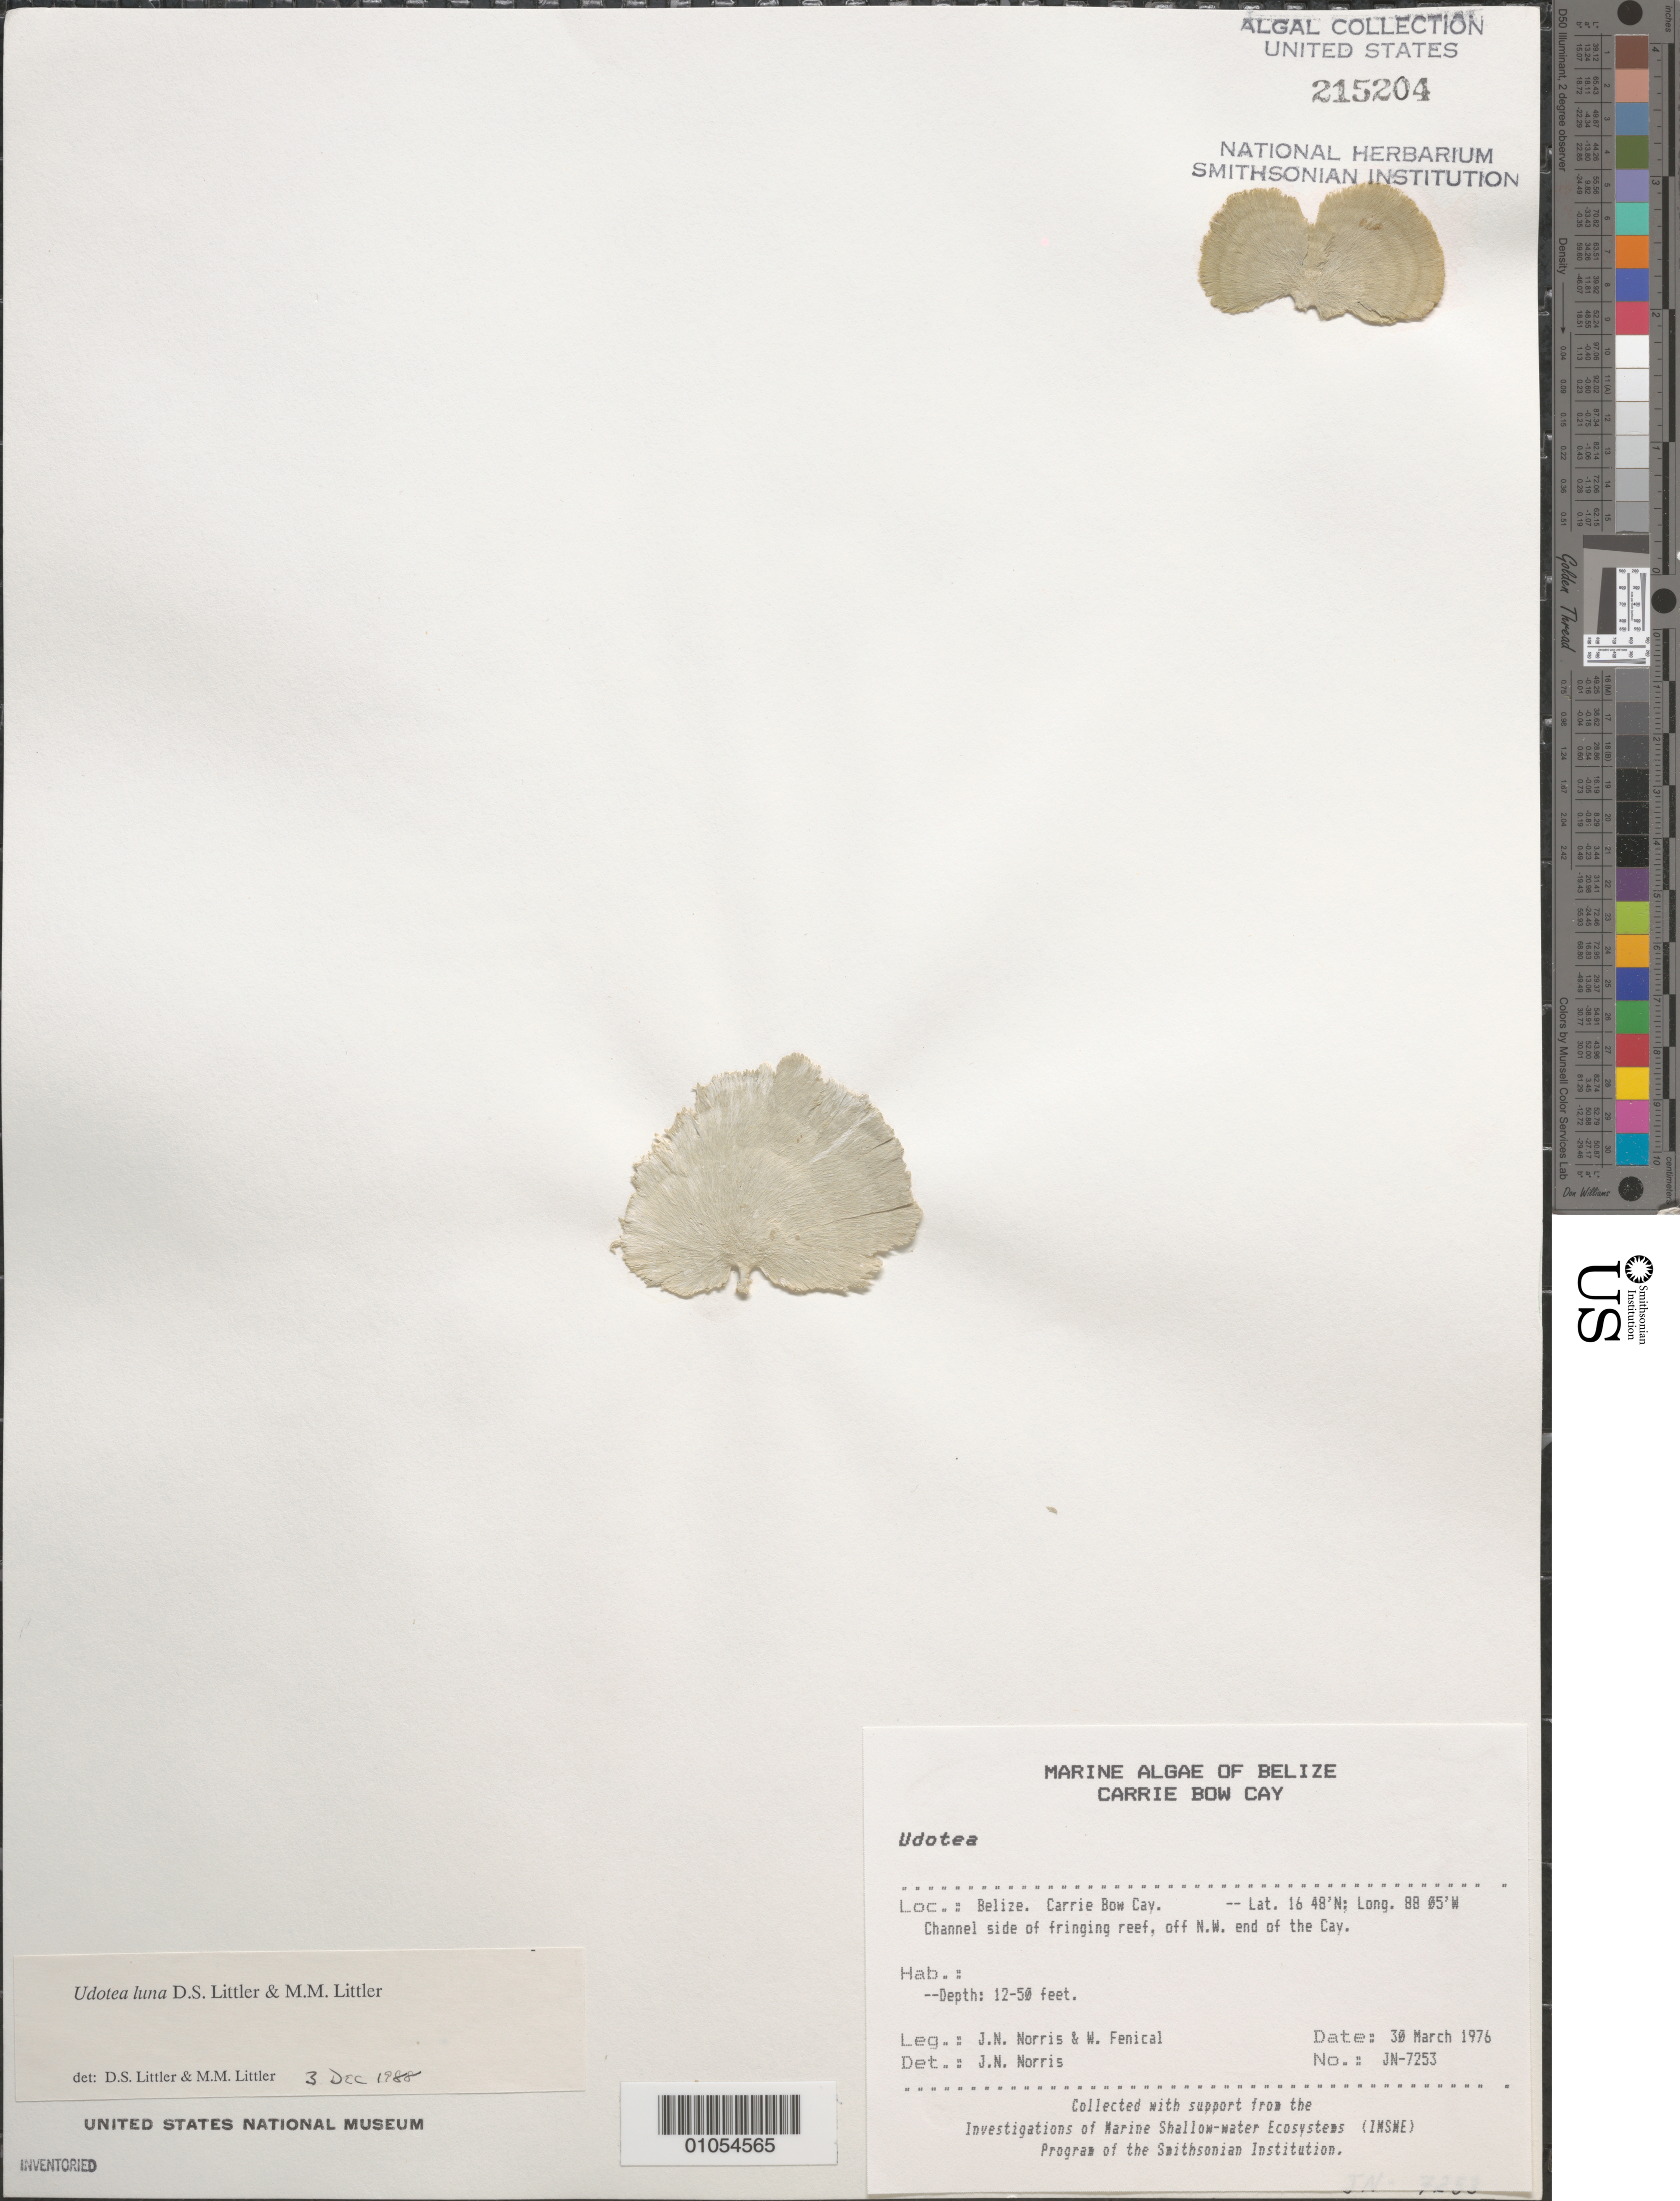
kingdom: Plantae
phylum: Chlorophyta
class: Ulvophyceae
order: Bryopsidales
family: Udoteaceae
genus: Udotea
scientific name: Udotea luna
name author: D.S. Littler & Littler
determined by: Littler, D. S.; Littler, M. M.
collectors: J. N. Norris & W. Fenical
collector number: JN-7253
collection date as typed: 30 Mar 1976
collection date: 1976-03-30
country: Belize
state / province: Stann Creek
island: Carrie Bow Cay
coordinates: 16 48'N, 88 05'W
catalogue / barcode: US 215204